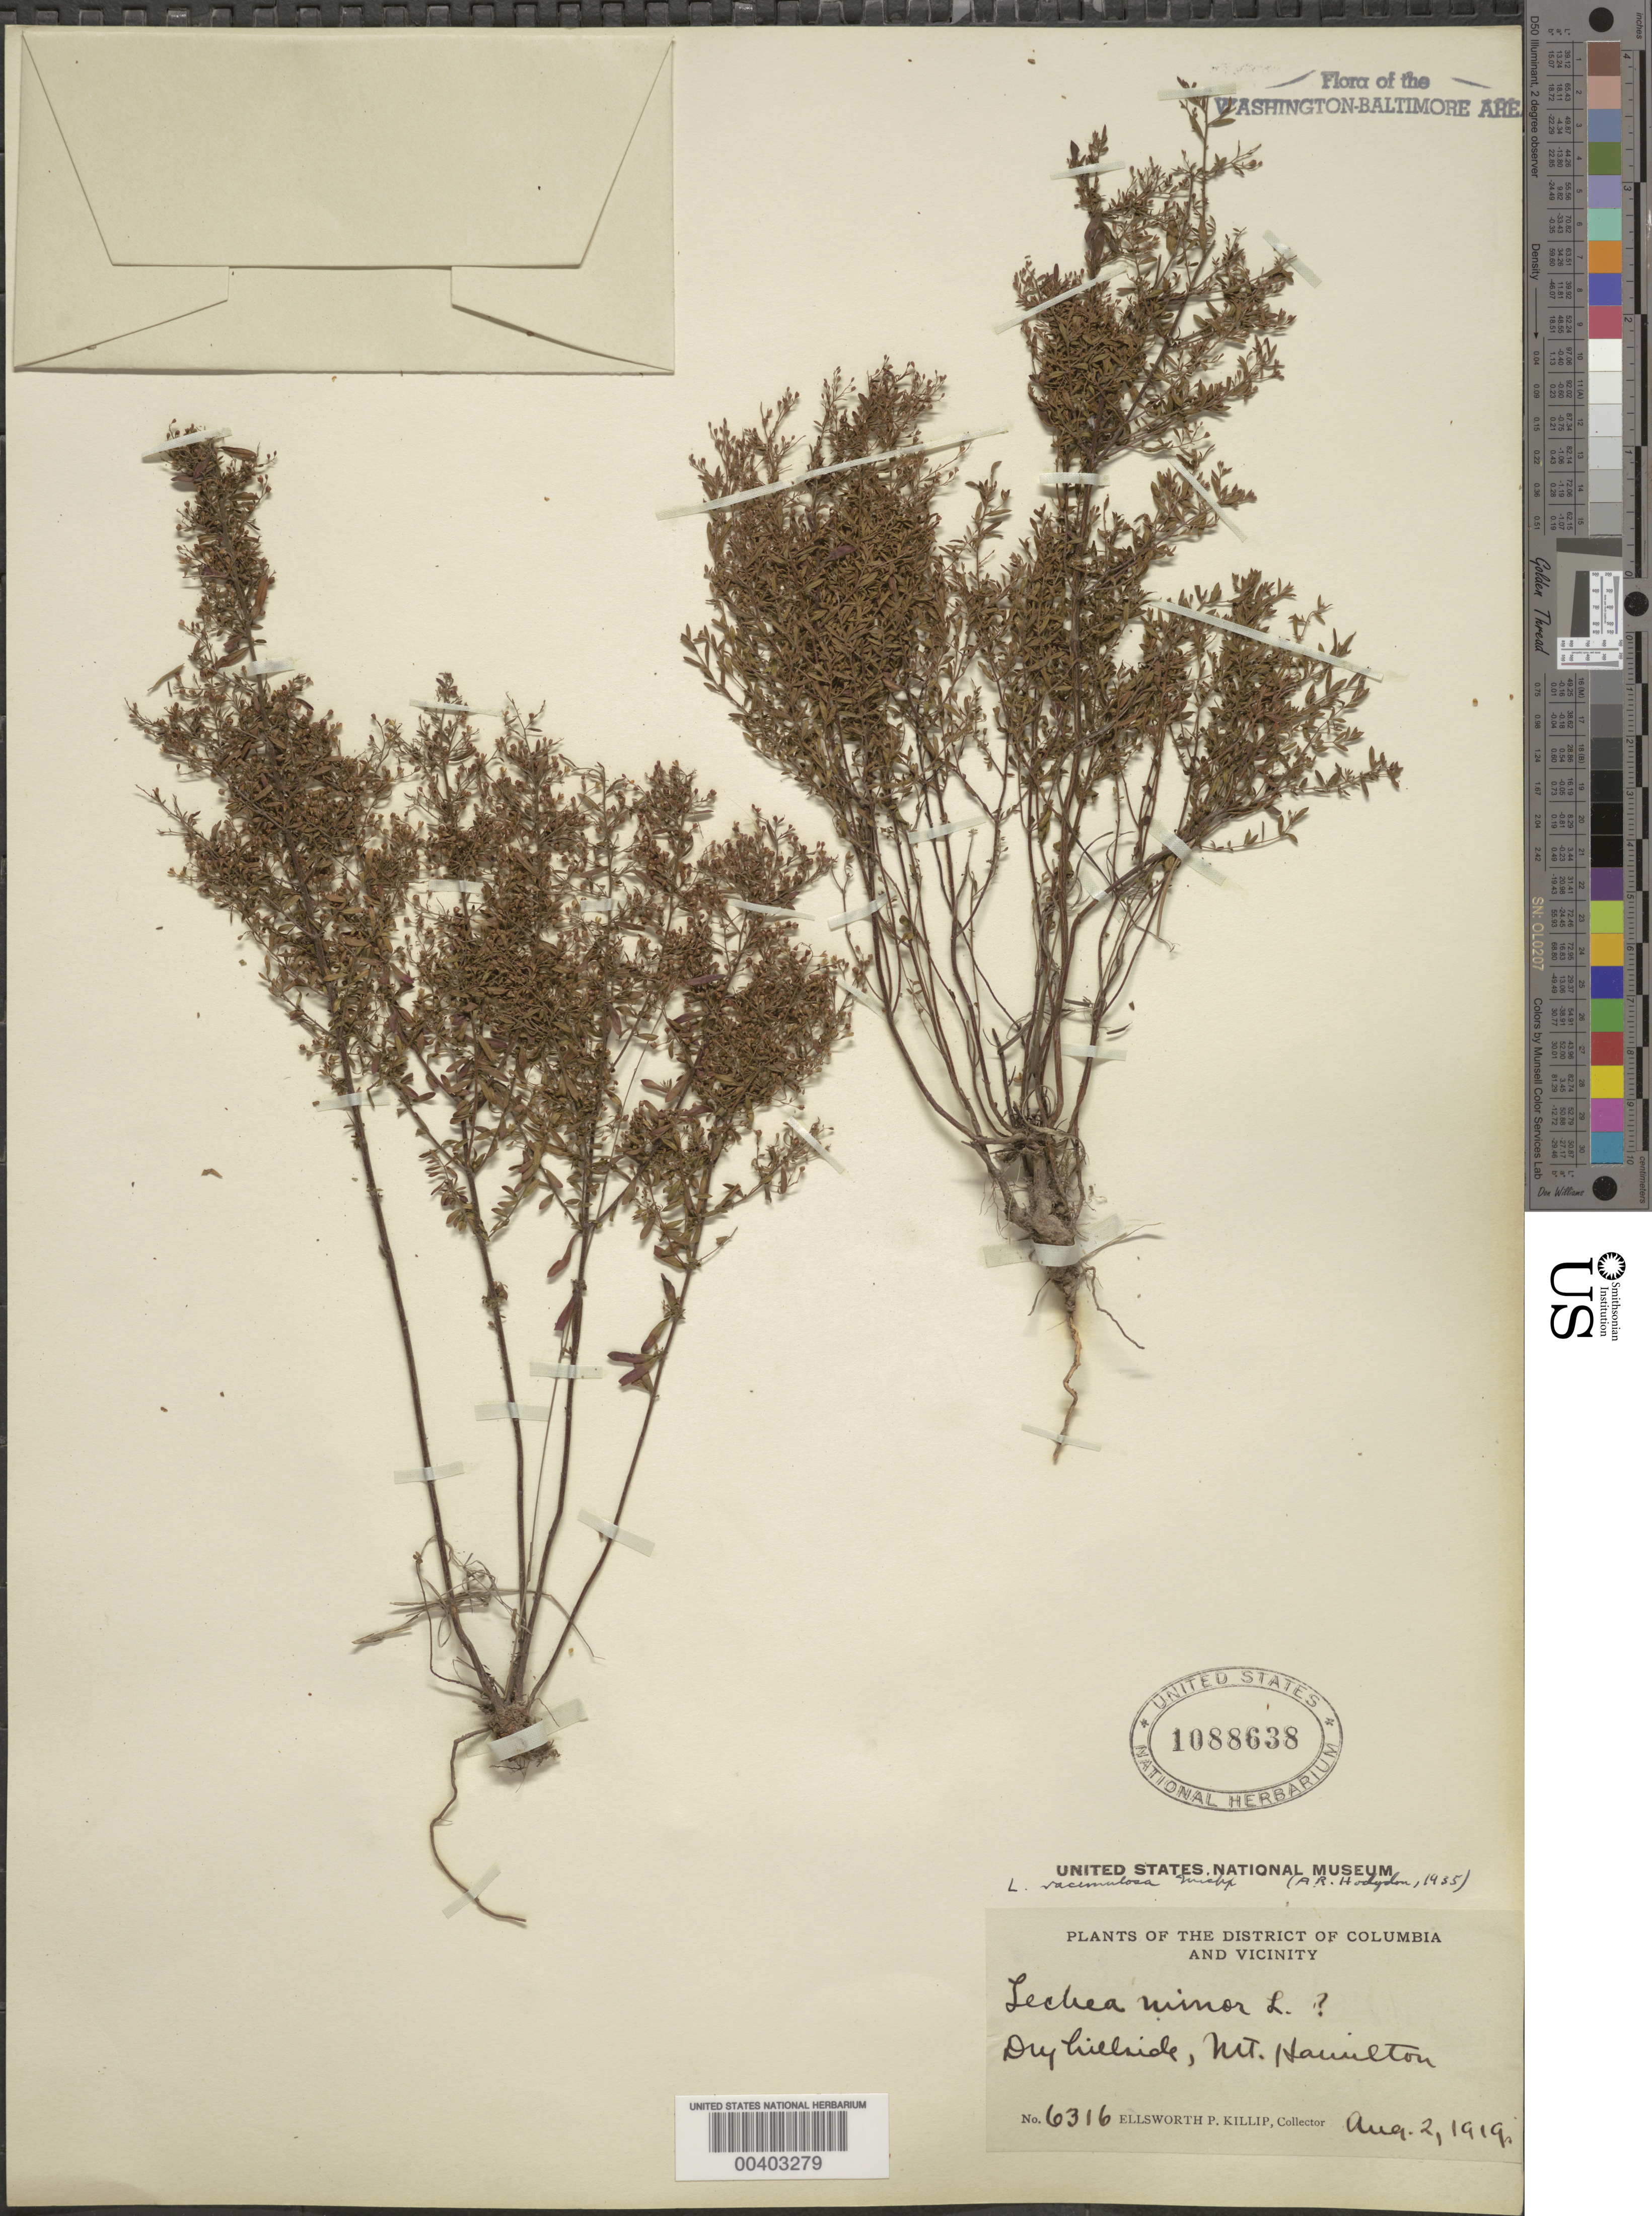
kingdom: Plantae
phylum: Tracheophyta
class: Magnoliopsida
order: Malvales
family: Cistaceae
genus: Lechea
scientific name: Lechea racemulosa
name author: Michx.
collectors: E. P. Killip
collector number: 6316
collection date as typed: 02 Aug 1919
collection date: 1919-08-02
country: United States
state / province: District of Columbia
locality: Mount Hamilton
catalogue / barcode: US 1088638